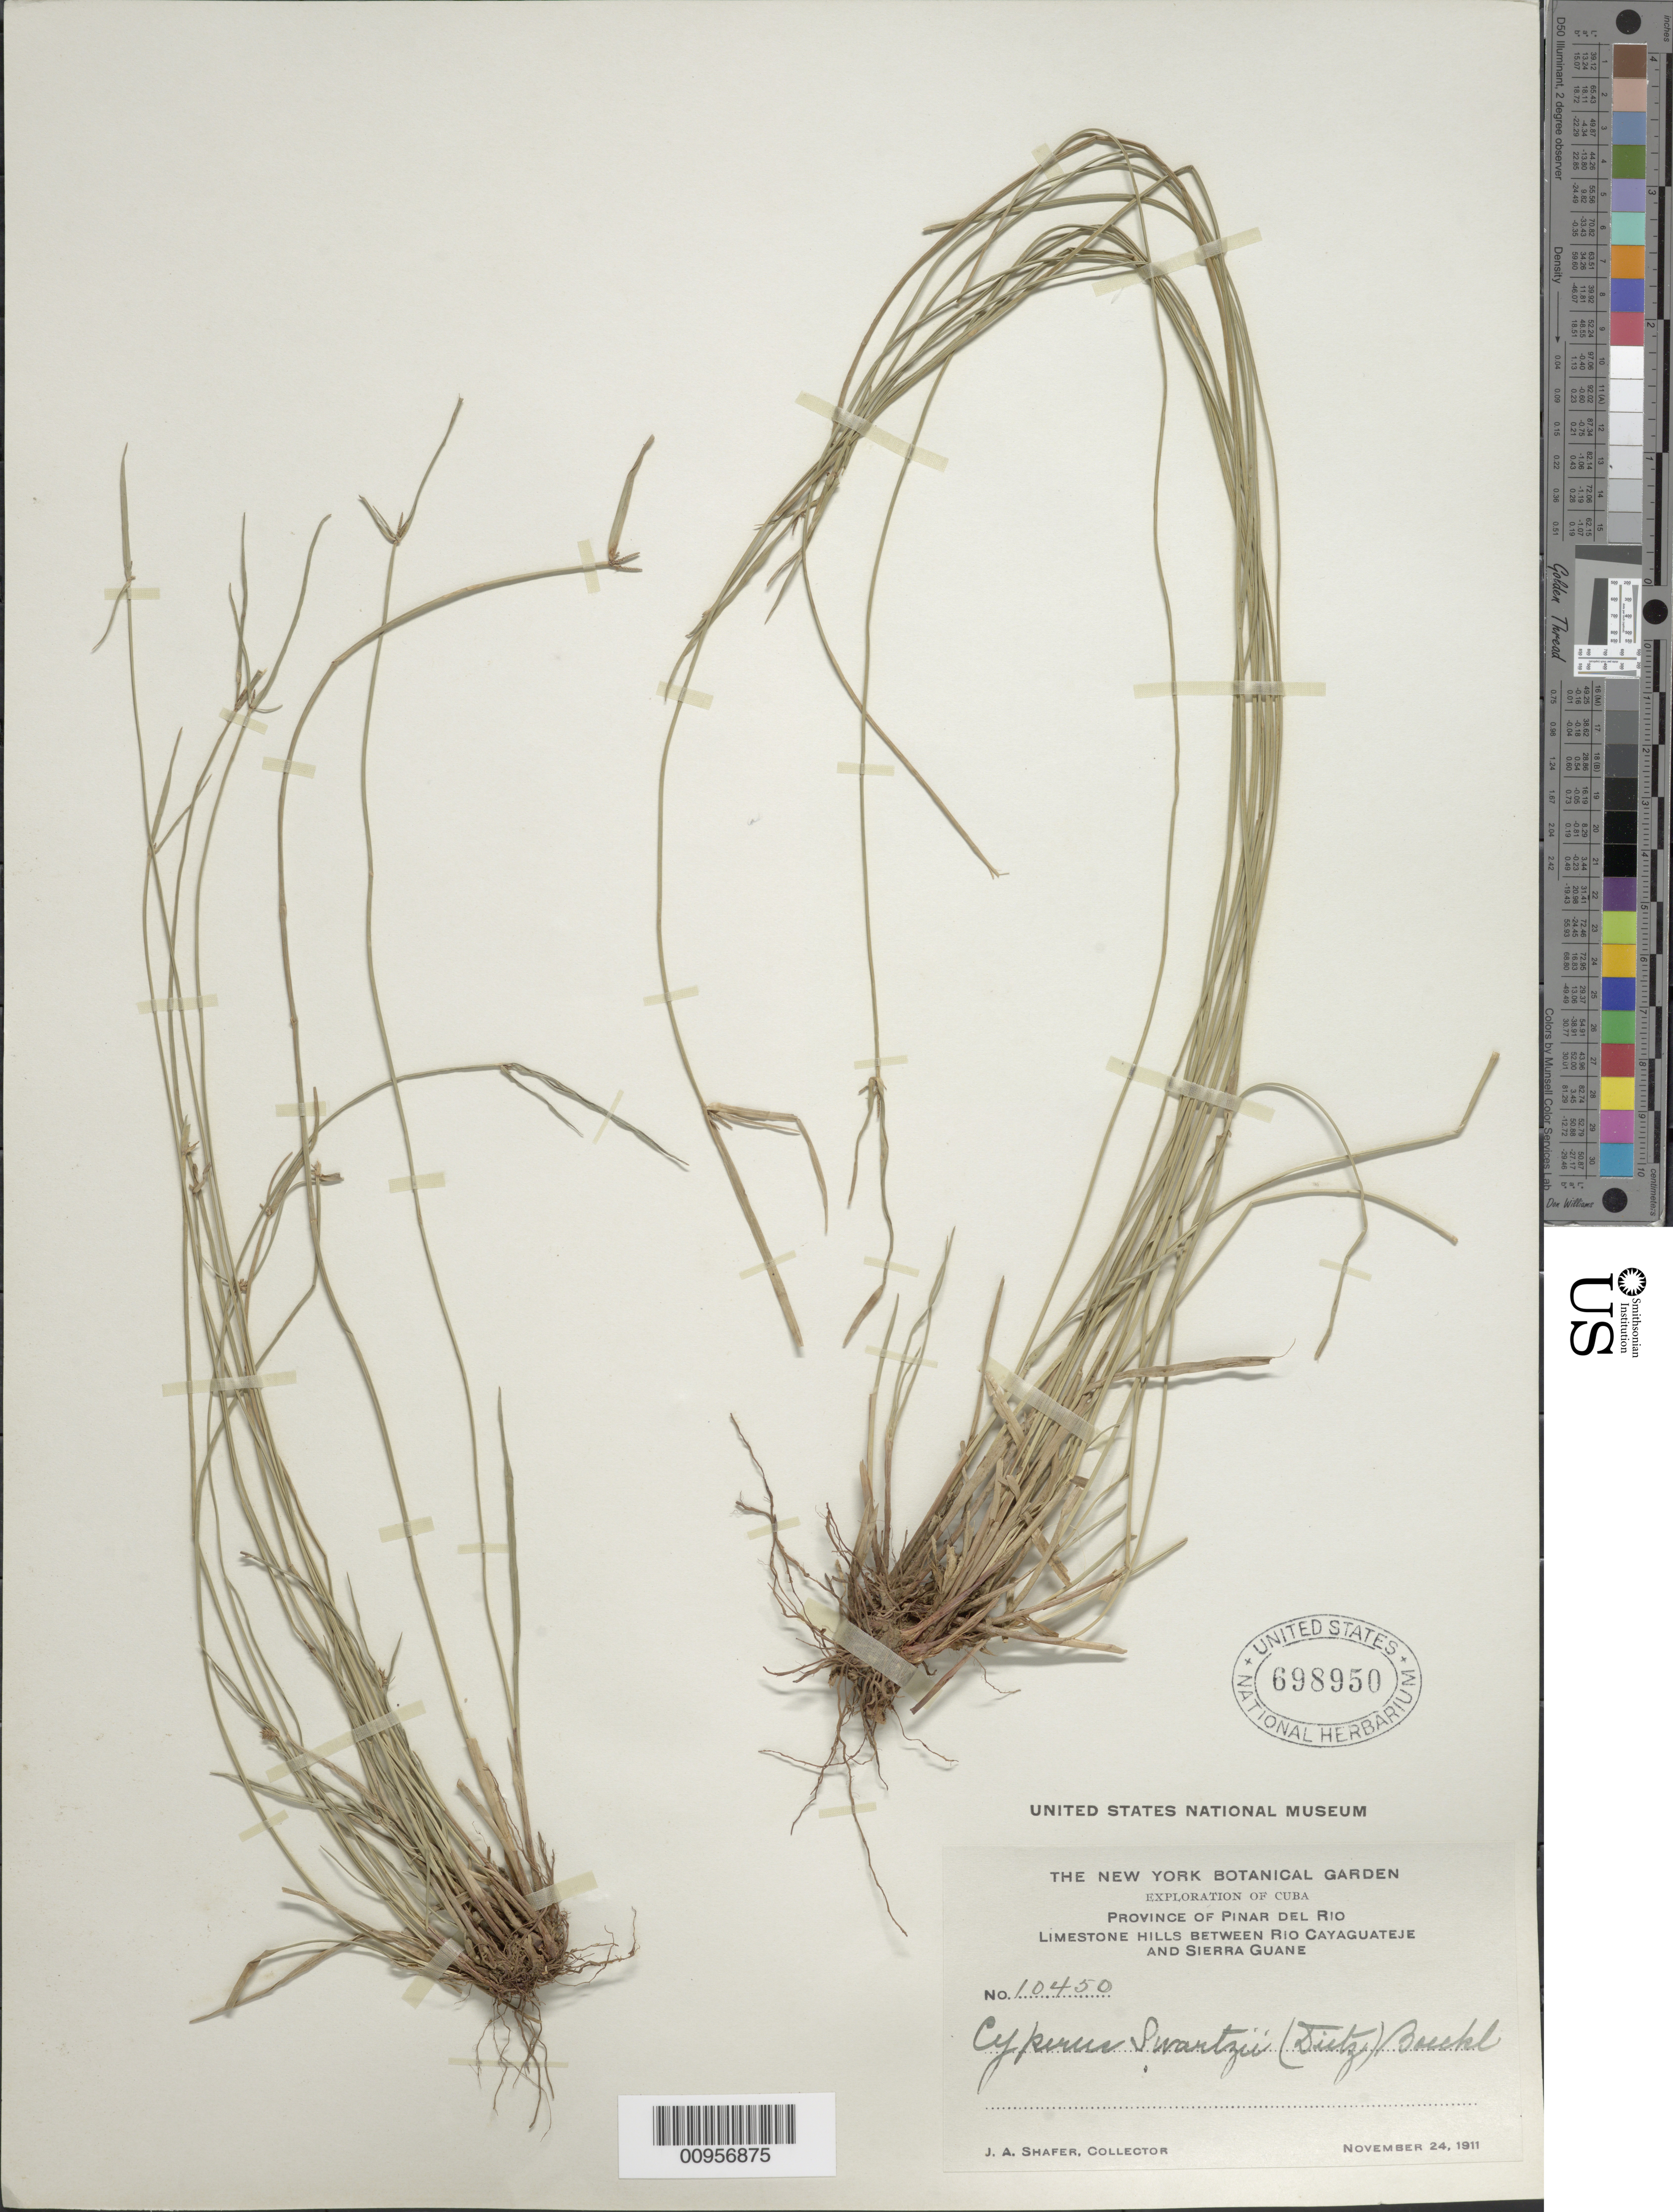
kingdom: Plantae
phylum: Tracheophyta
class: Liliopsida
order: Poales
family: Cyperaceae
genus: Cyperus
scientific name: Cyperus swartzii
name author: (A. Dietr.) Boeckeler ex Kük.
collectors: J. A. Shafer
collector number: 10450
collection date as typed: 24 Nov 1911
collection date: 1911-11-24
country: Cuba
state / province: Pinar del Rio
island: Cuba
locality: Limestone hills between Rio Cayaguateje and Sierra Guane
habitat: Limestone hills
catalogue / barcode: US 698950